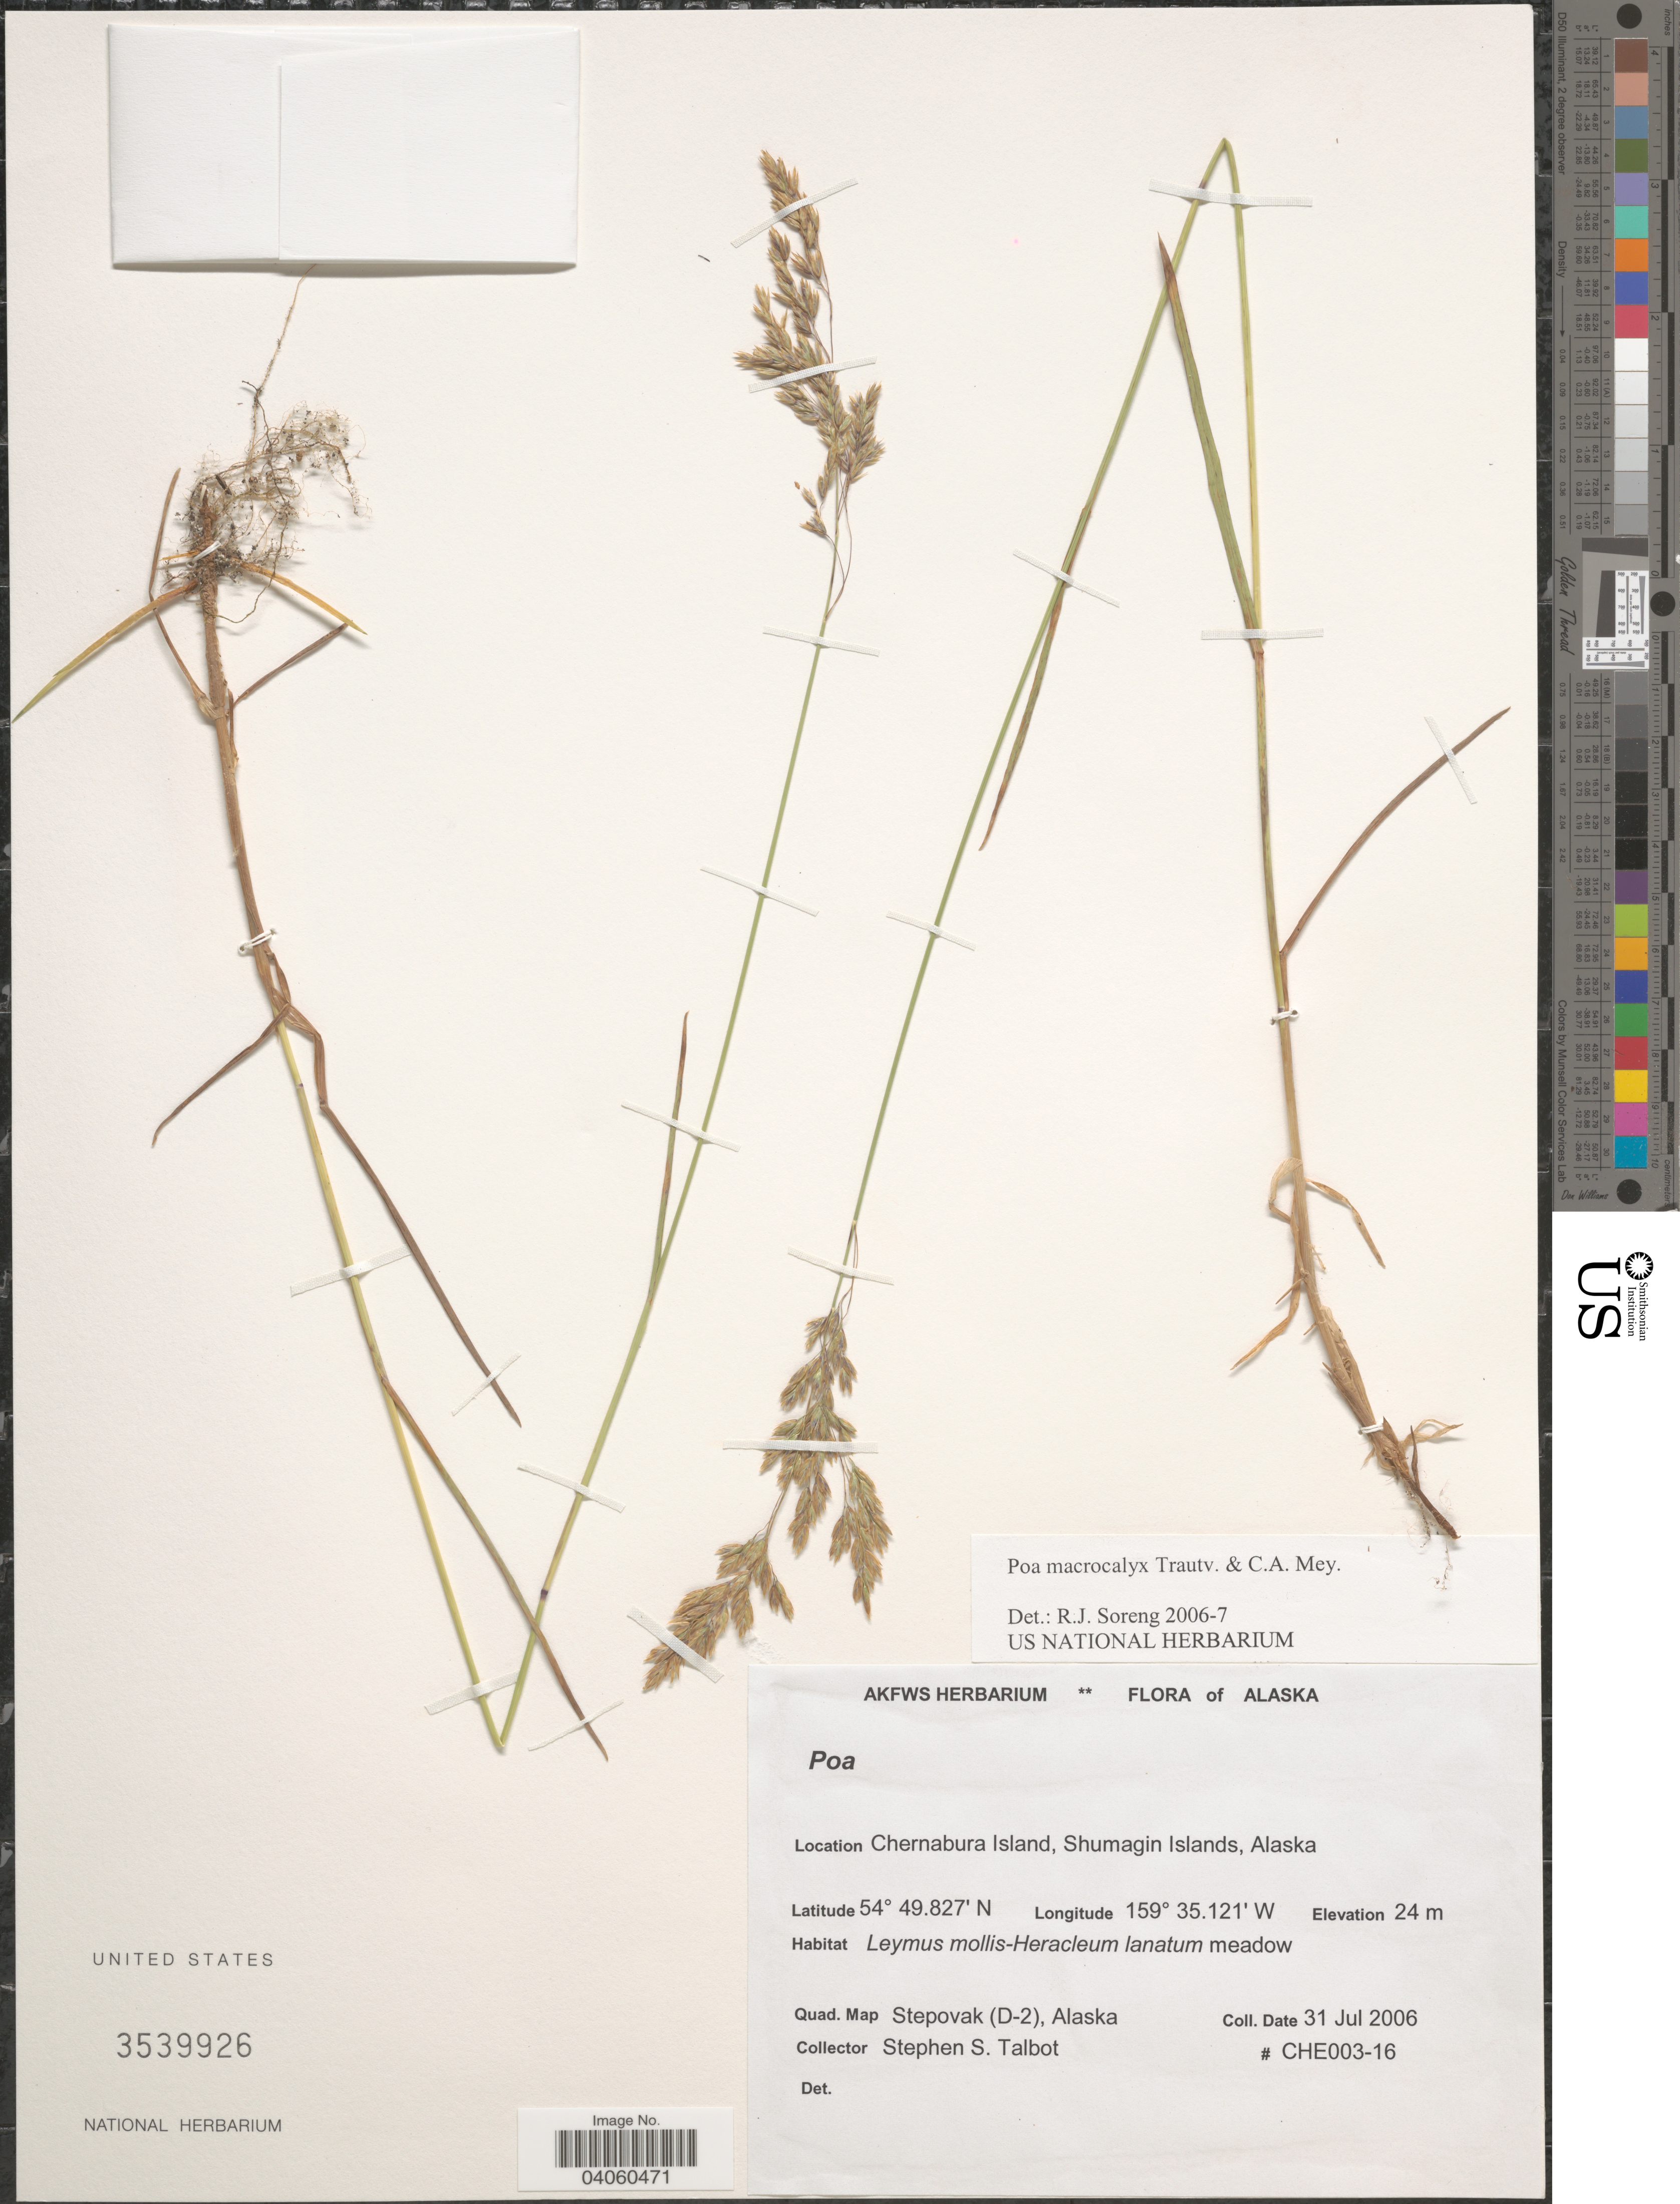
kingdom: Plantae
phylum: Tracheophyta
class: Liliopsida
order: Poales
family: Poaceae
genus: Poa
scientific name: Poa macrocalyx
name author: Trautv. & C.A. Mey.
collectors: S. S. Talbot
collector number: CHE003-16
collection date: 2006-07-31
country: United States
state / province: Alaska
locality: Chernabura Island, Shumagin Islands. Quad. Map Stepovak (D-2).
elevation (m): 24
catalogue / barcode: US 3539926